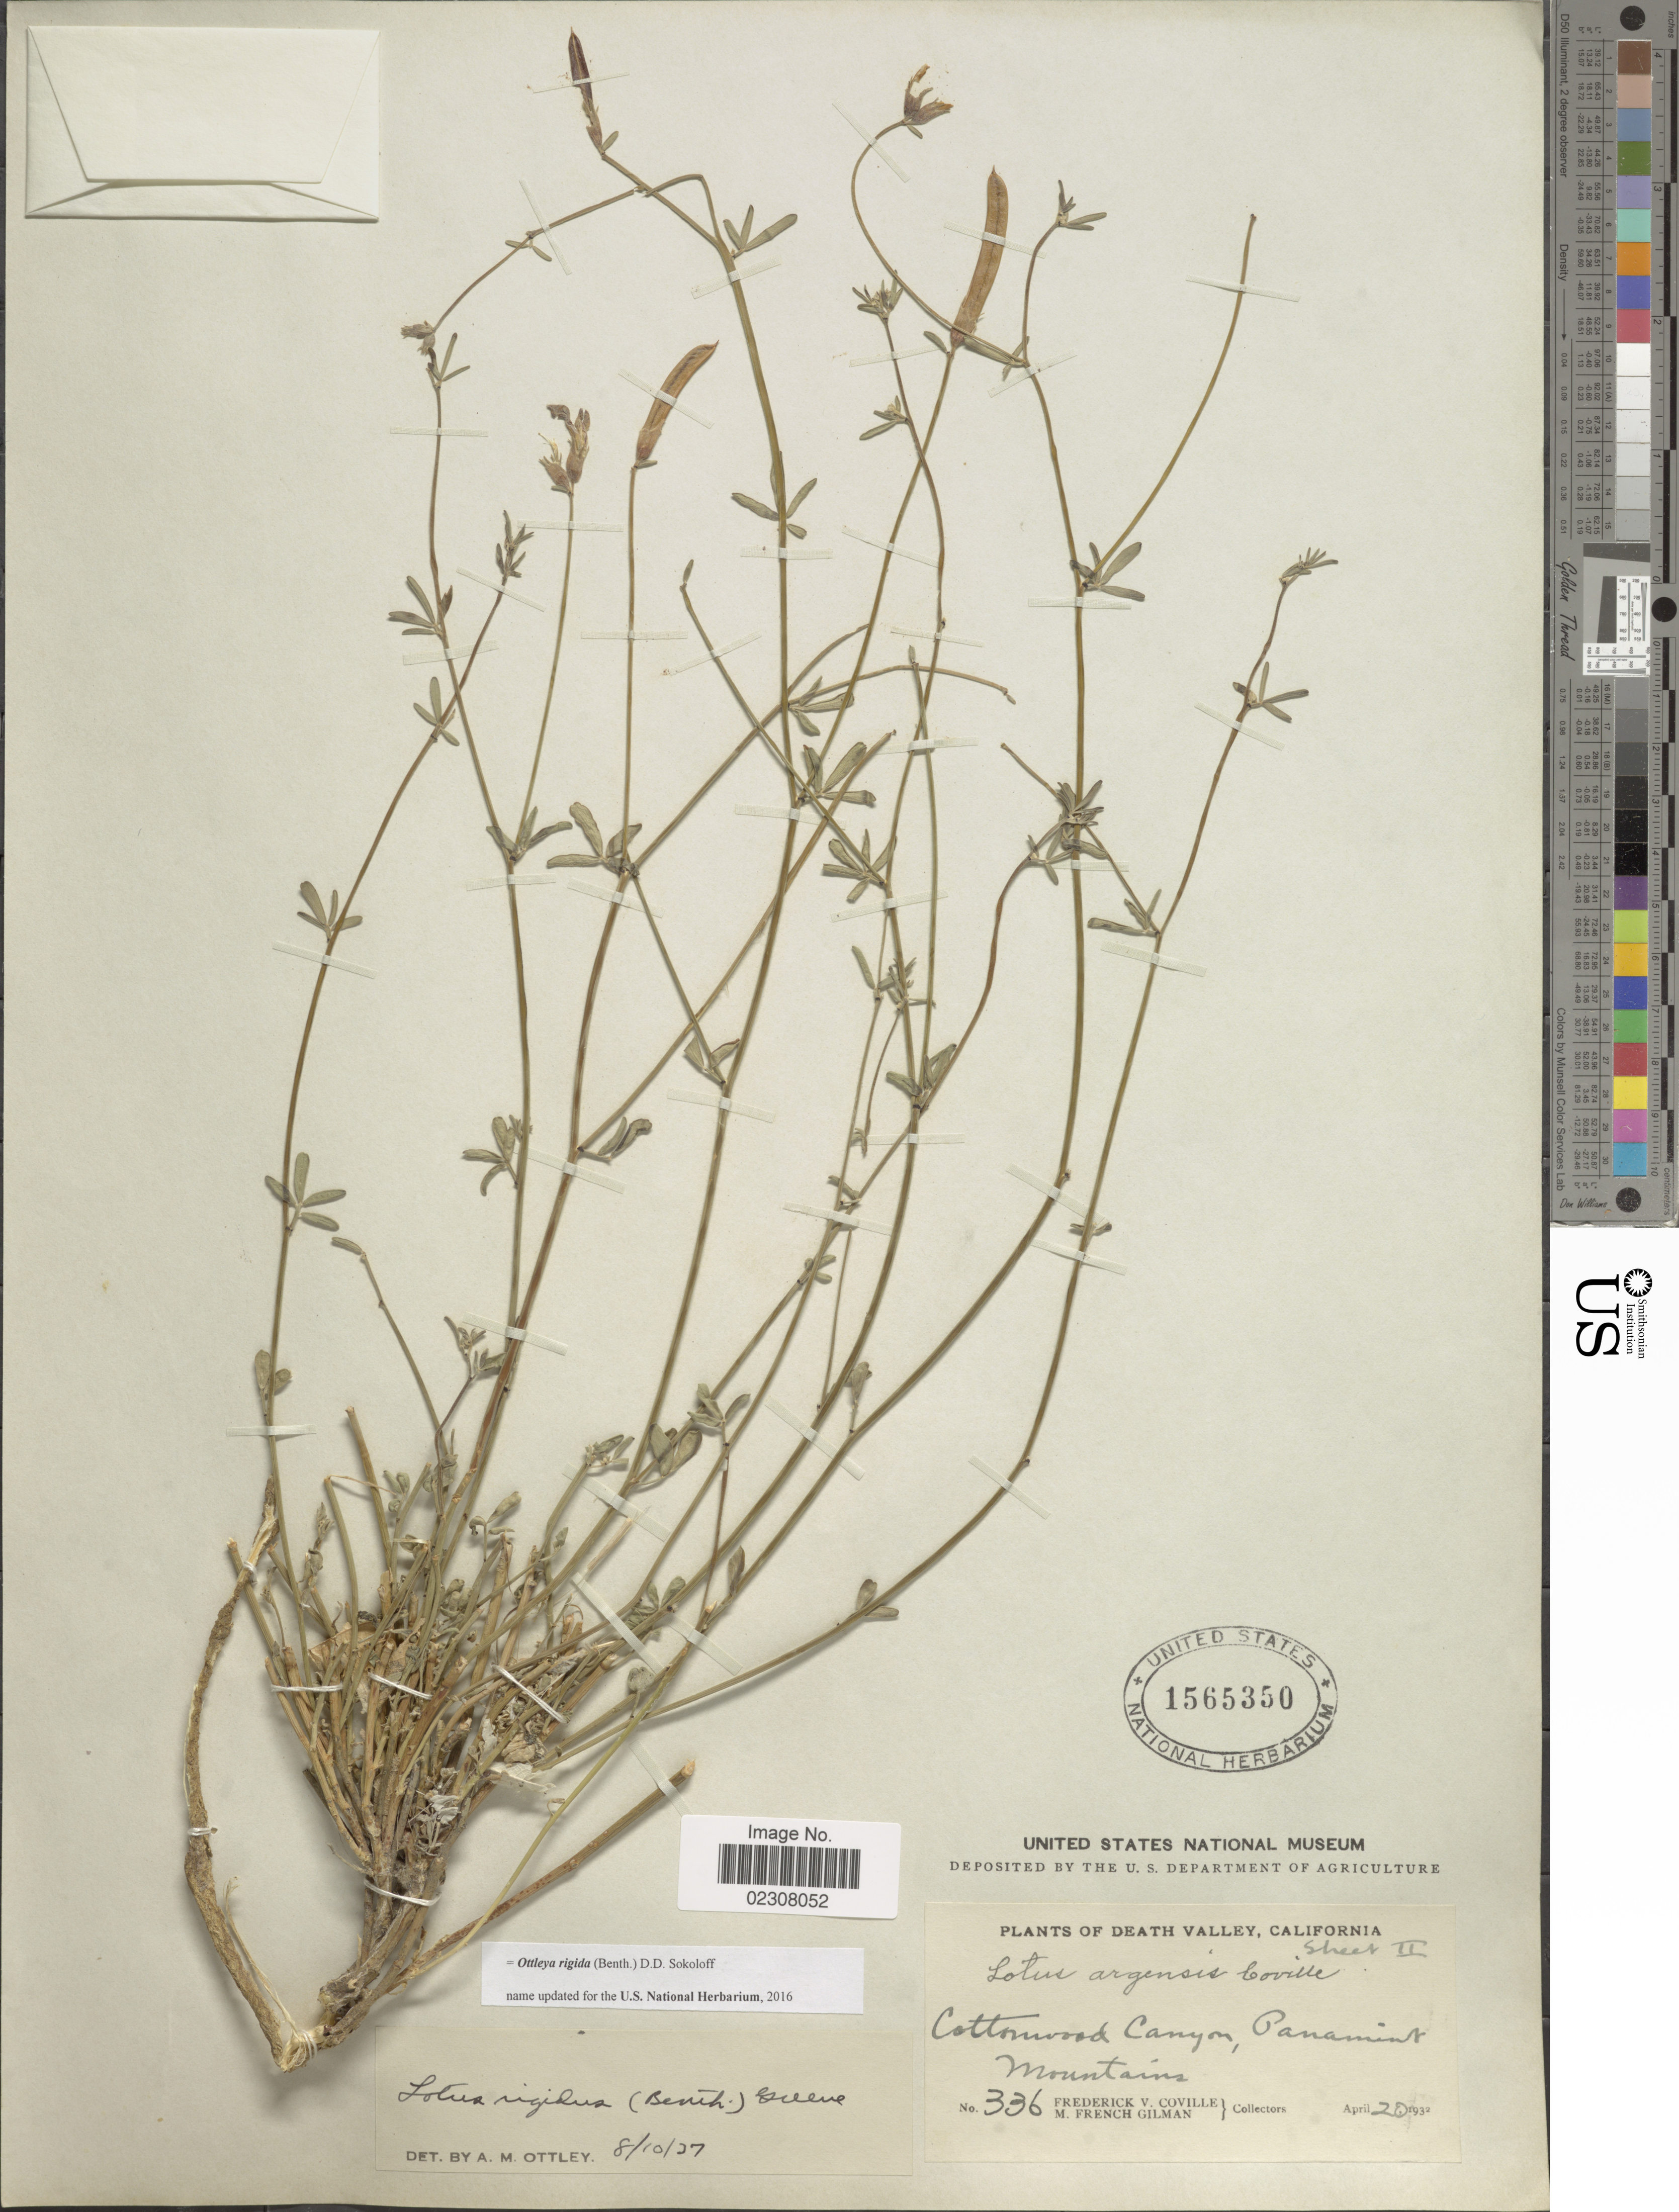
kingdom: Plantae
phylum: Tracheophyta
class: Magnoliopsida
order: Fabales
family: Fabaceae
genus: Ottleya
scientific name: Ottleya rigida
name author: (Benth.) D.D. Sokoloff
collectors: F. V. Coville & M. F. Gilman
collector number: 336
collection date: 1932-04-20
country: United States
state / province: California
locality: Death Valley, Cottonwood Canyon, Panamint Mountains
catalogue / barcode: US 1565350